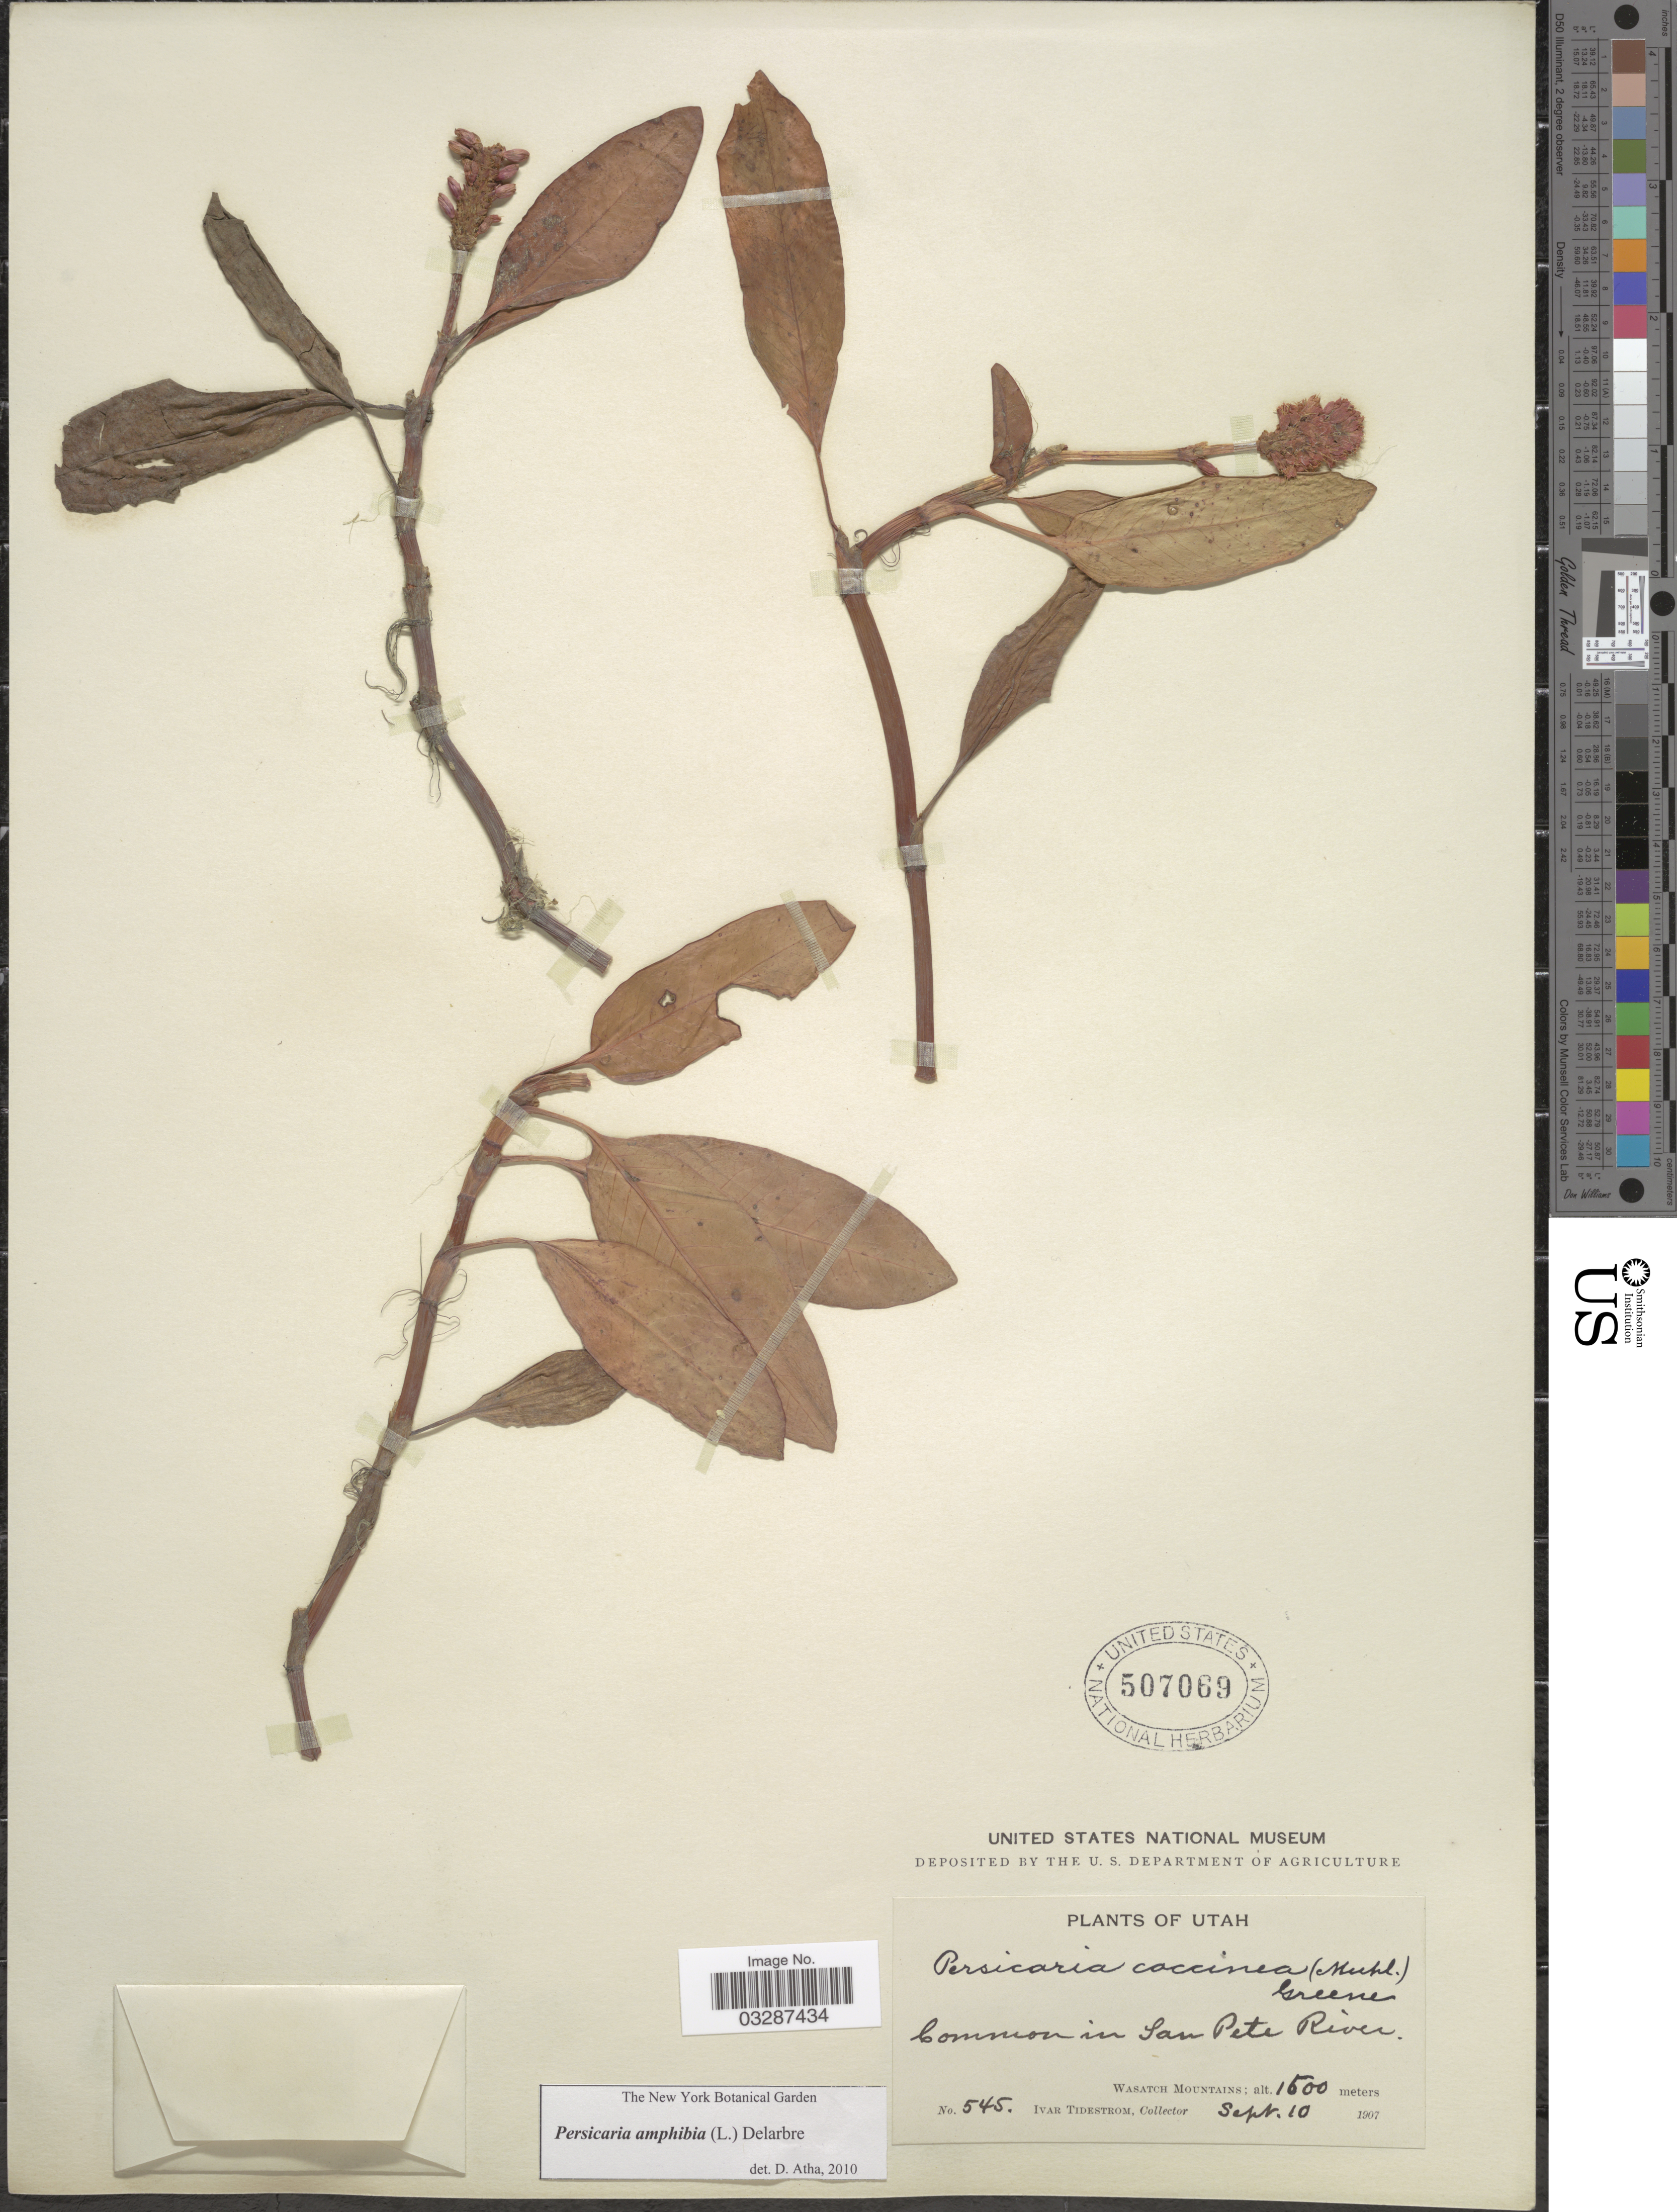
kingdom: Plantae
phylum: Tracheophyta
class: Magnoliopsida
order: Caryophyllales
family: Polygonaceae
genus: Persicaria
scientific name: Persicaria amphibia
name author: (L.) Delarbre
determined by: Atha, D. E.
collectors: I. F. Tidestrom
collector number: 545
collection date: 1907-09-10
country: United States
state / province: Utah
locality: Common in San Pete River. Wasatch Mountains.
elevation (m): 1500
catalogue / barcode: US 507069